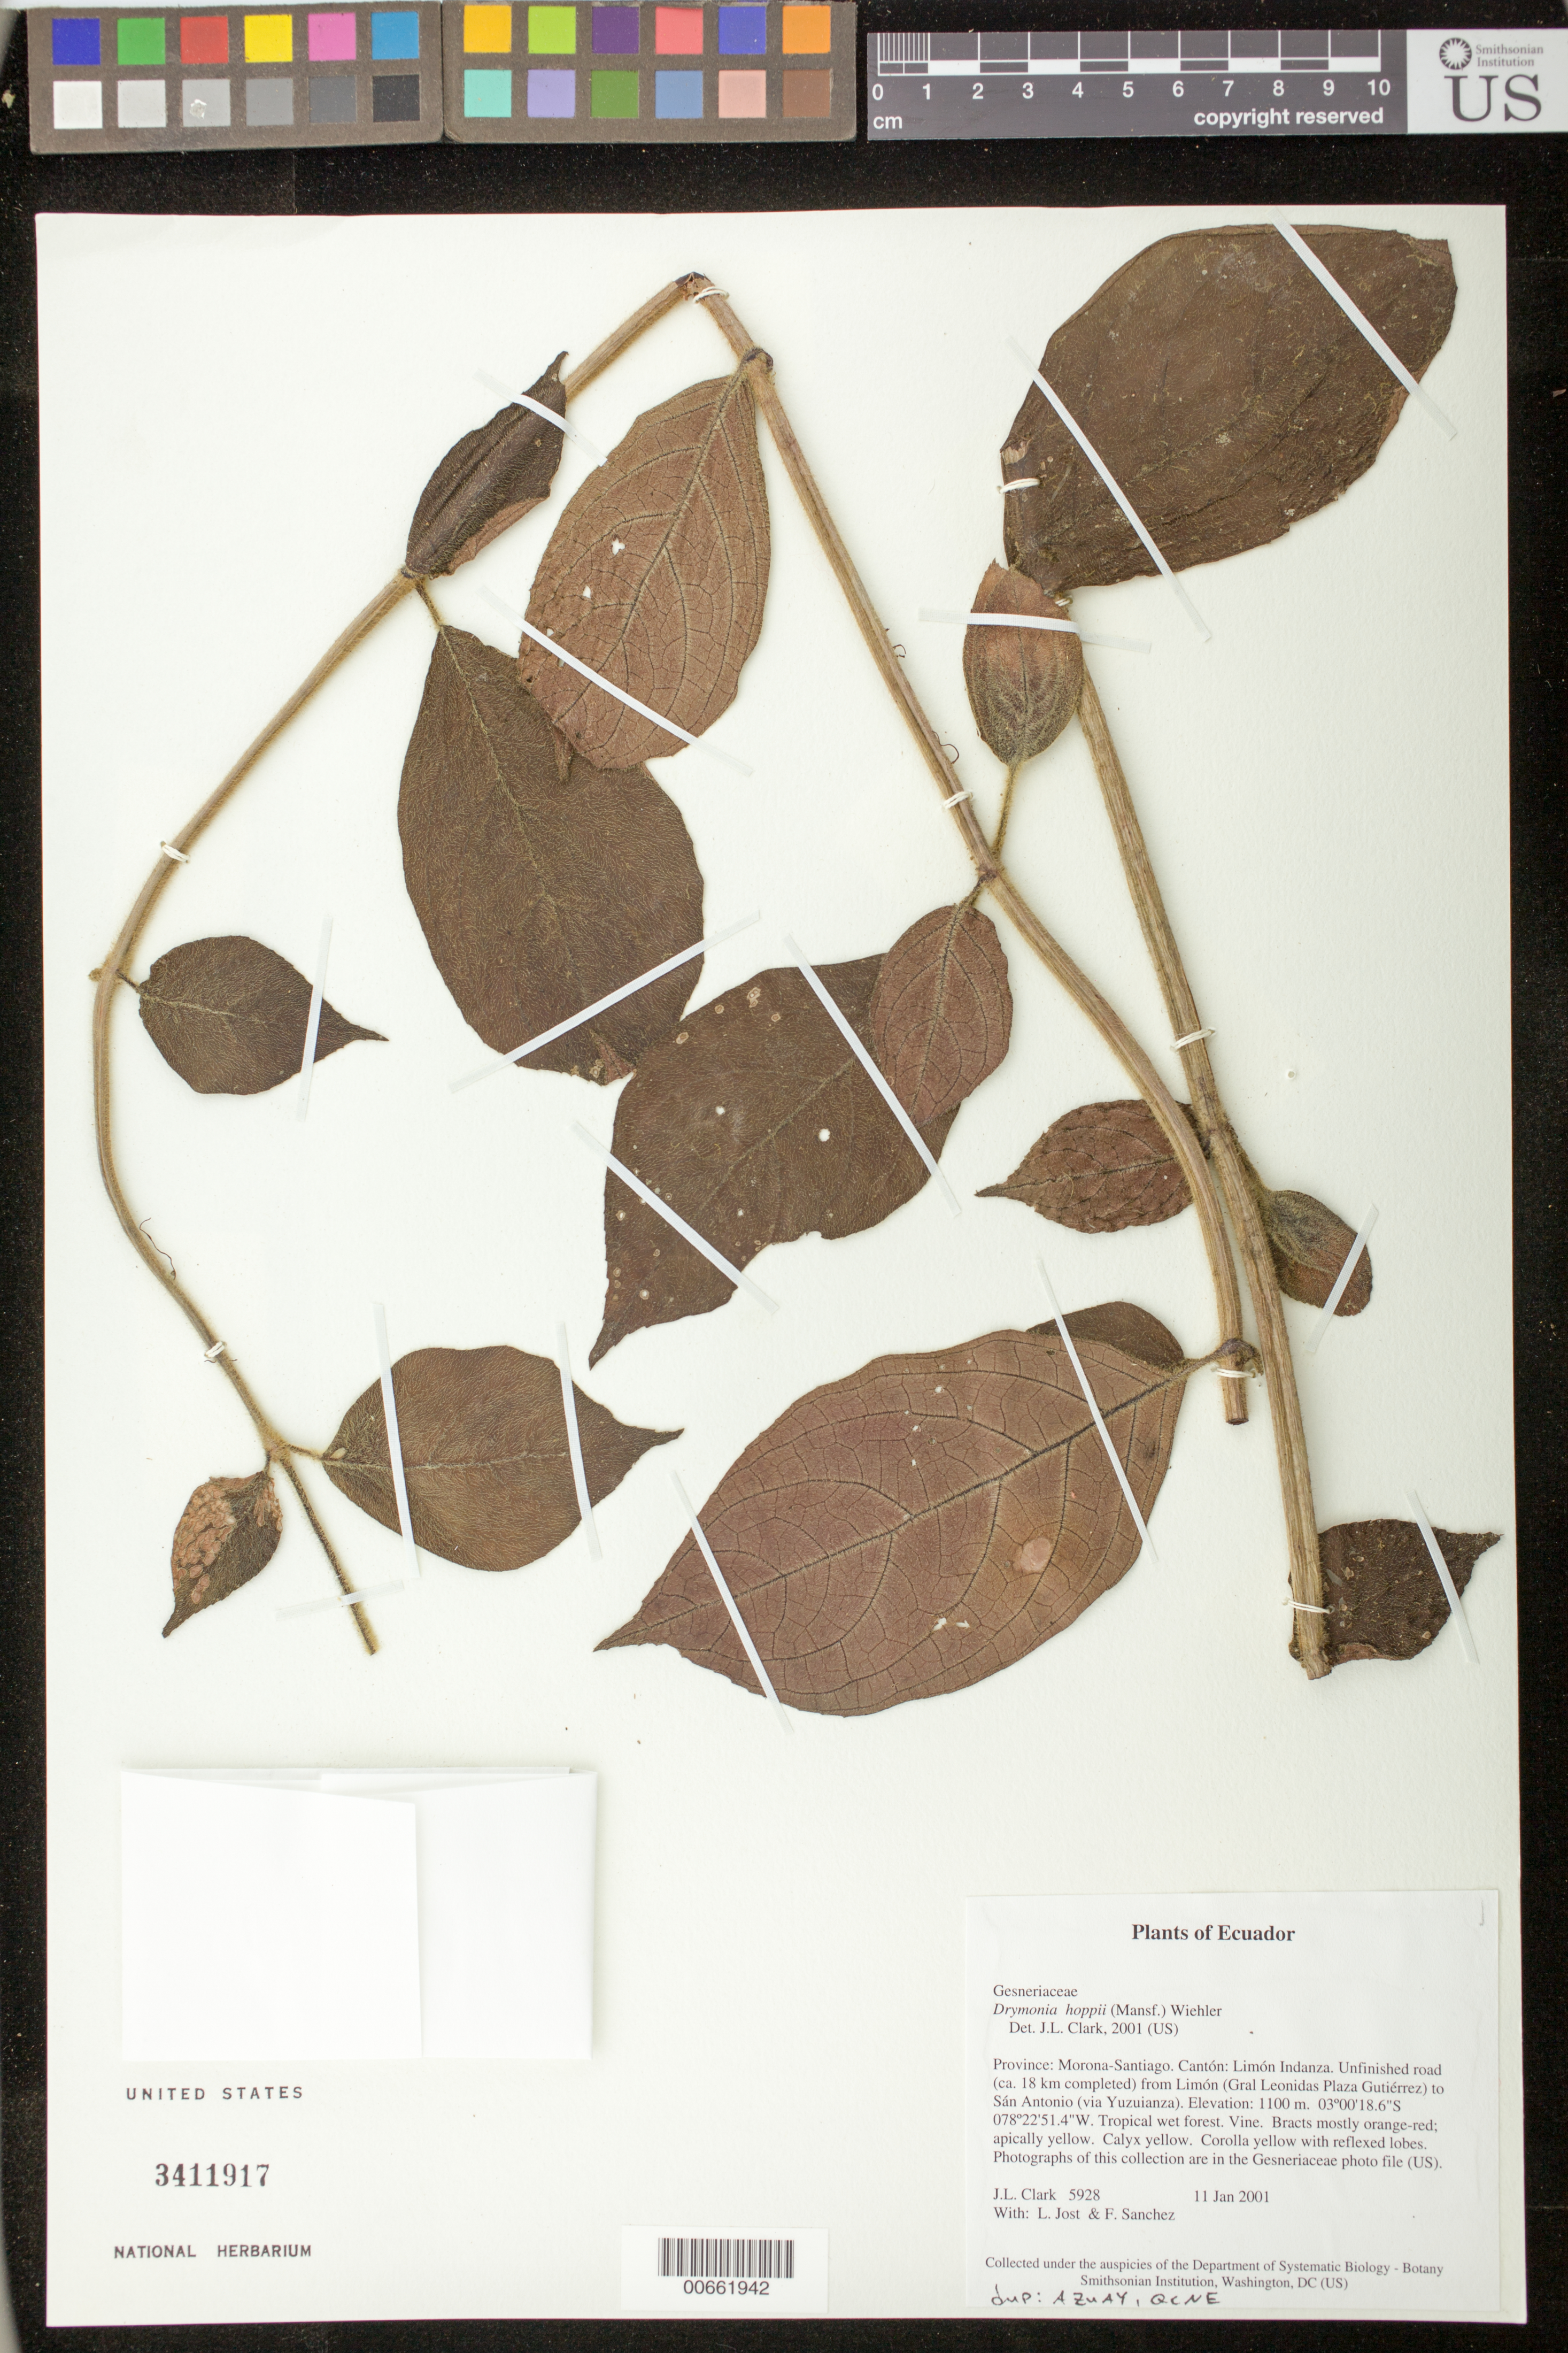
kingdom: Plantae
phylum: Tracheophyta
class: Magnoliopsida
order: Lamiales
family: Gesneriaceae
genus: Drymonia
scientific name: Drymonia hoppii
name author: (Mansf.) Wiehler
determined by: Clark, J. L., (SEL), The Marie Selby Botanical Garden (UNITED STATES)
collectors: J. L. Clark, L. Jost & F. Sanchez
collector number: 5928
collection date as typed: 11 Jan 2001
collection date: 2001-01-11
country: Ecuador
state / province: Morona-Santiago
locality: Cantón: Limón Indanza. Unfinished road (ca. 18 km completed) from Limón (Gral Leonidas Plaza Gutiérrez) to Sán Antonio (via Yuzuianza).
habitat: Tropical wet forest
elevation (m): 1100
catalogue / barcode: US 3411917